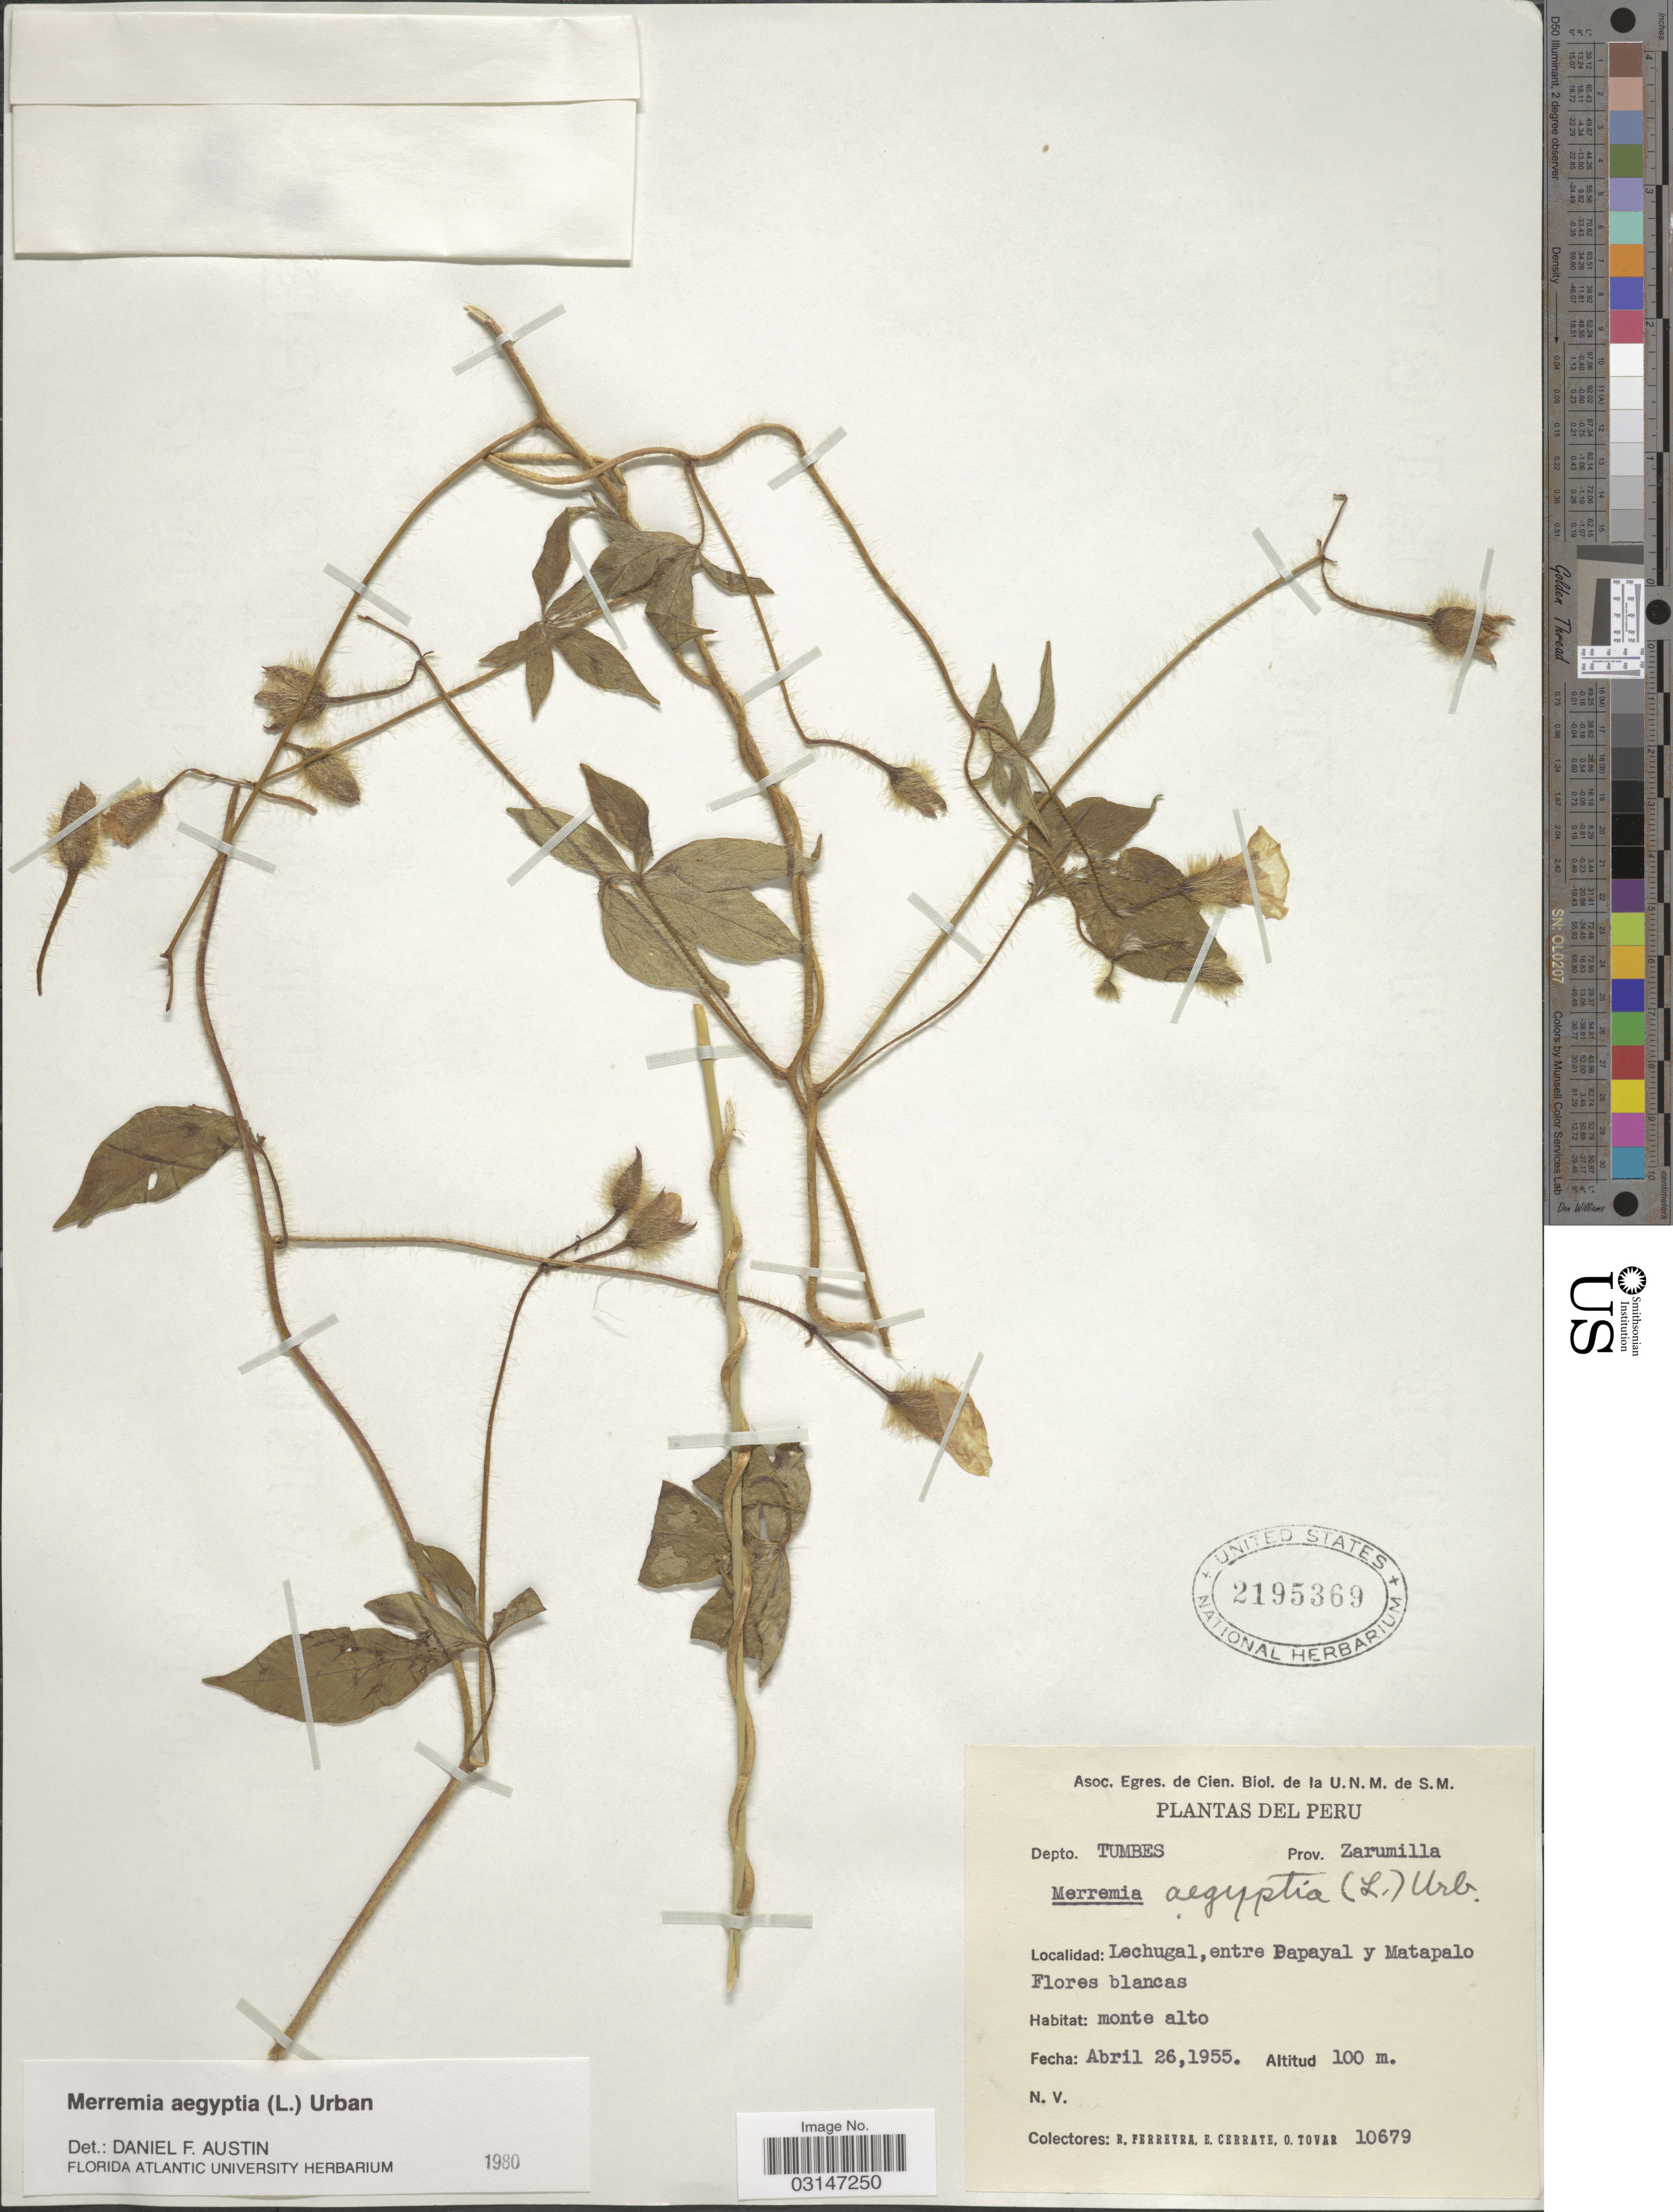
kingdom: Plantae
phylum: Tracheophyta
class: Magnoliopsida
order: Solanales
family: Convolvulaceae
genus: Distimake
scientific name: Distimake aegyptius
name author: (L.) A. R. Simões & Staples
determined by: Strong, Mark T., (BOT), Smithsonian Institution - National Museum of Natural History (UNITED STATES)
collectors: R. A. Ferreyra, E. Cerrate & Ó. Tovar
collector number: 10679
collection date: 1955-04-26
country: Peru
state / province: Tumbes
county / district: Zarumilla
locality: Depto. Tumbes, Prov. Zarumilla, Lechugal, entre Bapayal y Matapalo.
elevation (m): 100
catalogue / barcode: US 2195369